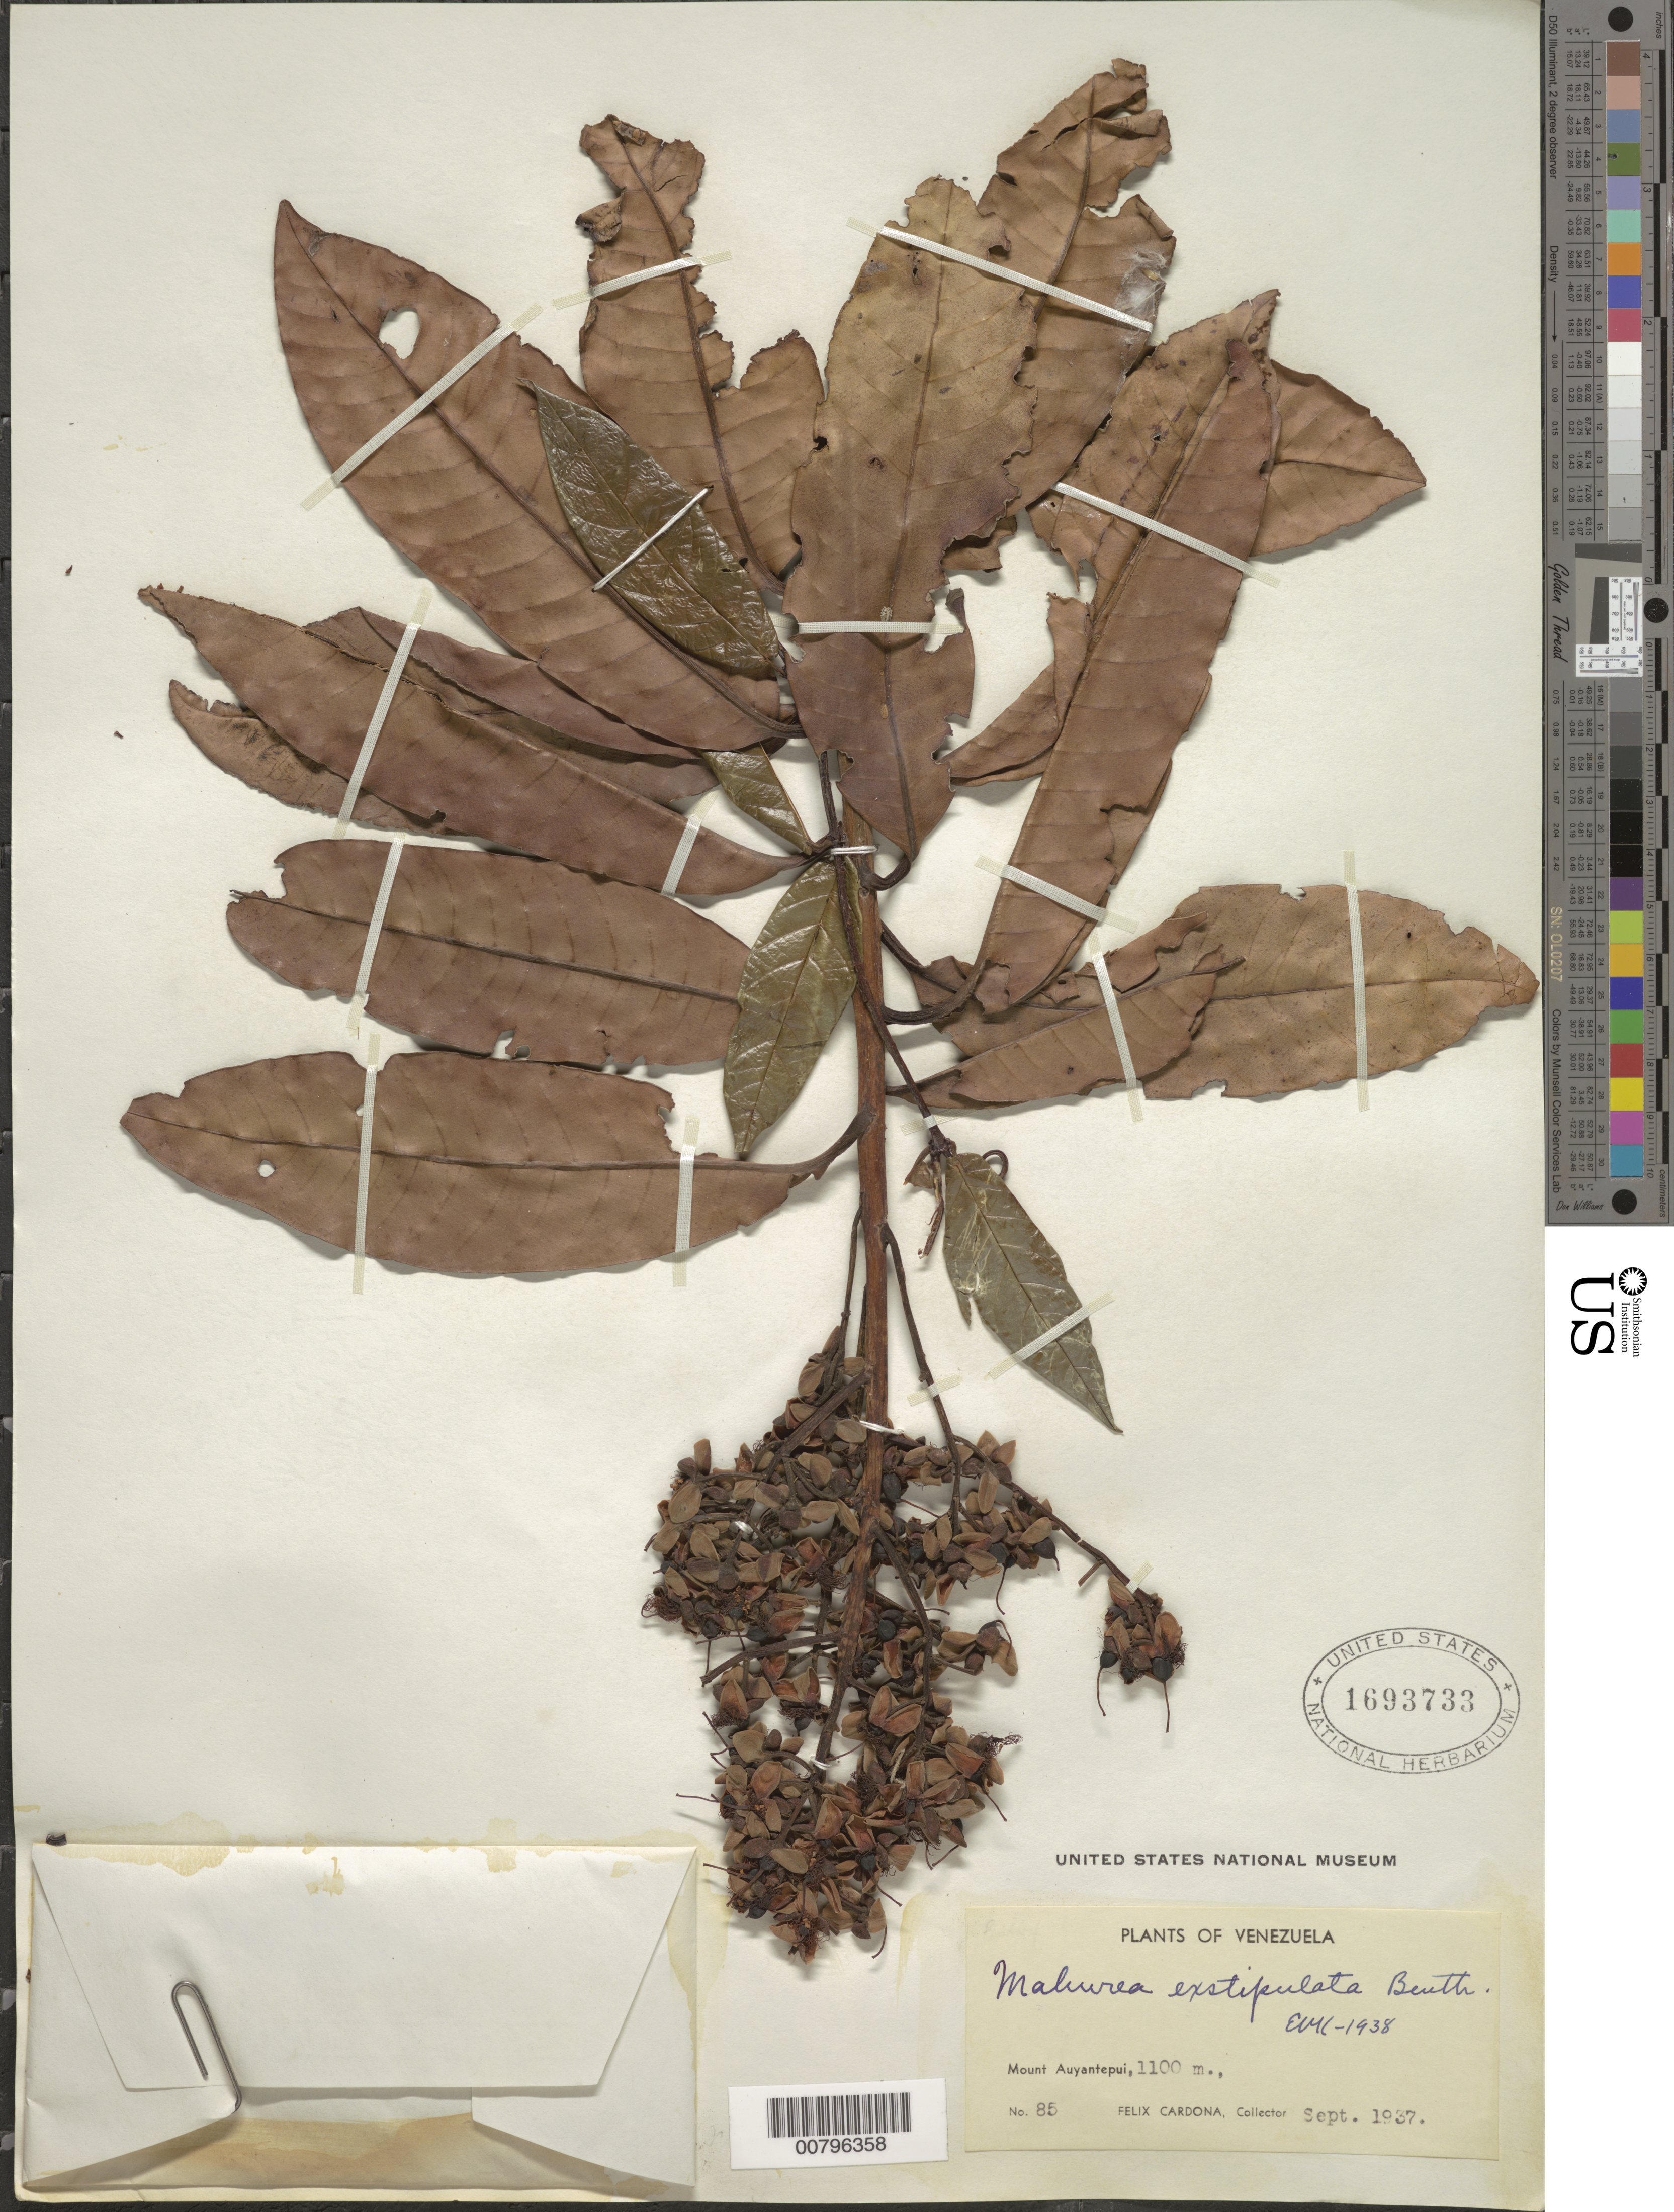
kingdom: Plantae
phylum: Tracheophyta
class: Magnoliopsida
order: Malpighiales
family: Calophyllaceae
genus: Mahurea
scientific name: Mahurea exstipulata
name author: Benth.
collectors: F. Cardona Puig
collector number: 85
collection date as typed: Sep-37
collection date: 1937-09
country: Venezuela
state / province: Bolívar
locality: Cerro Auyantepuí, Alto Caroní, Guayana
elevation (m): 1100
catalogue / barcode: US 1693733